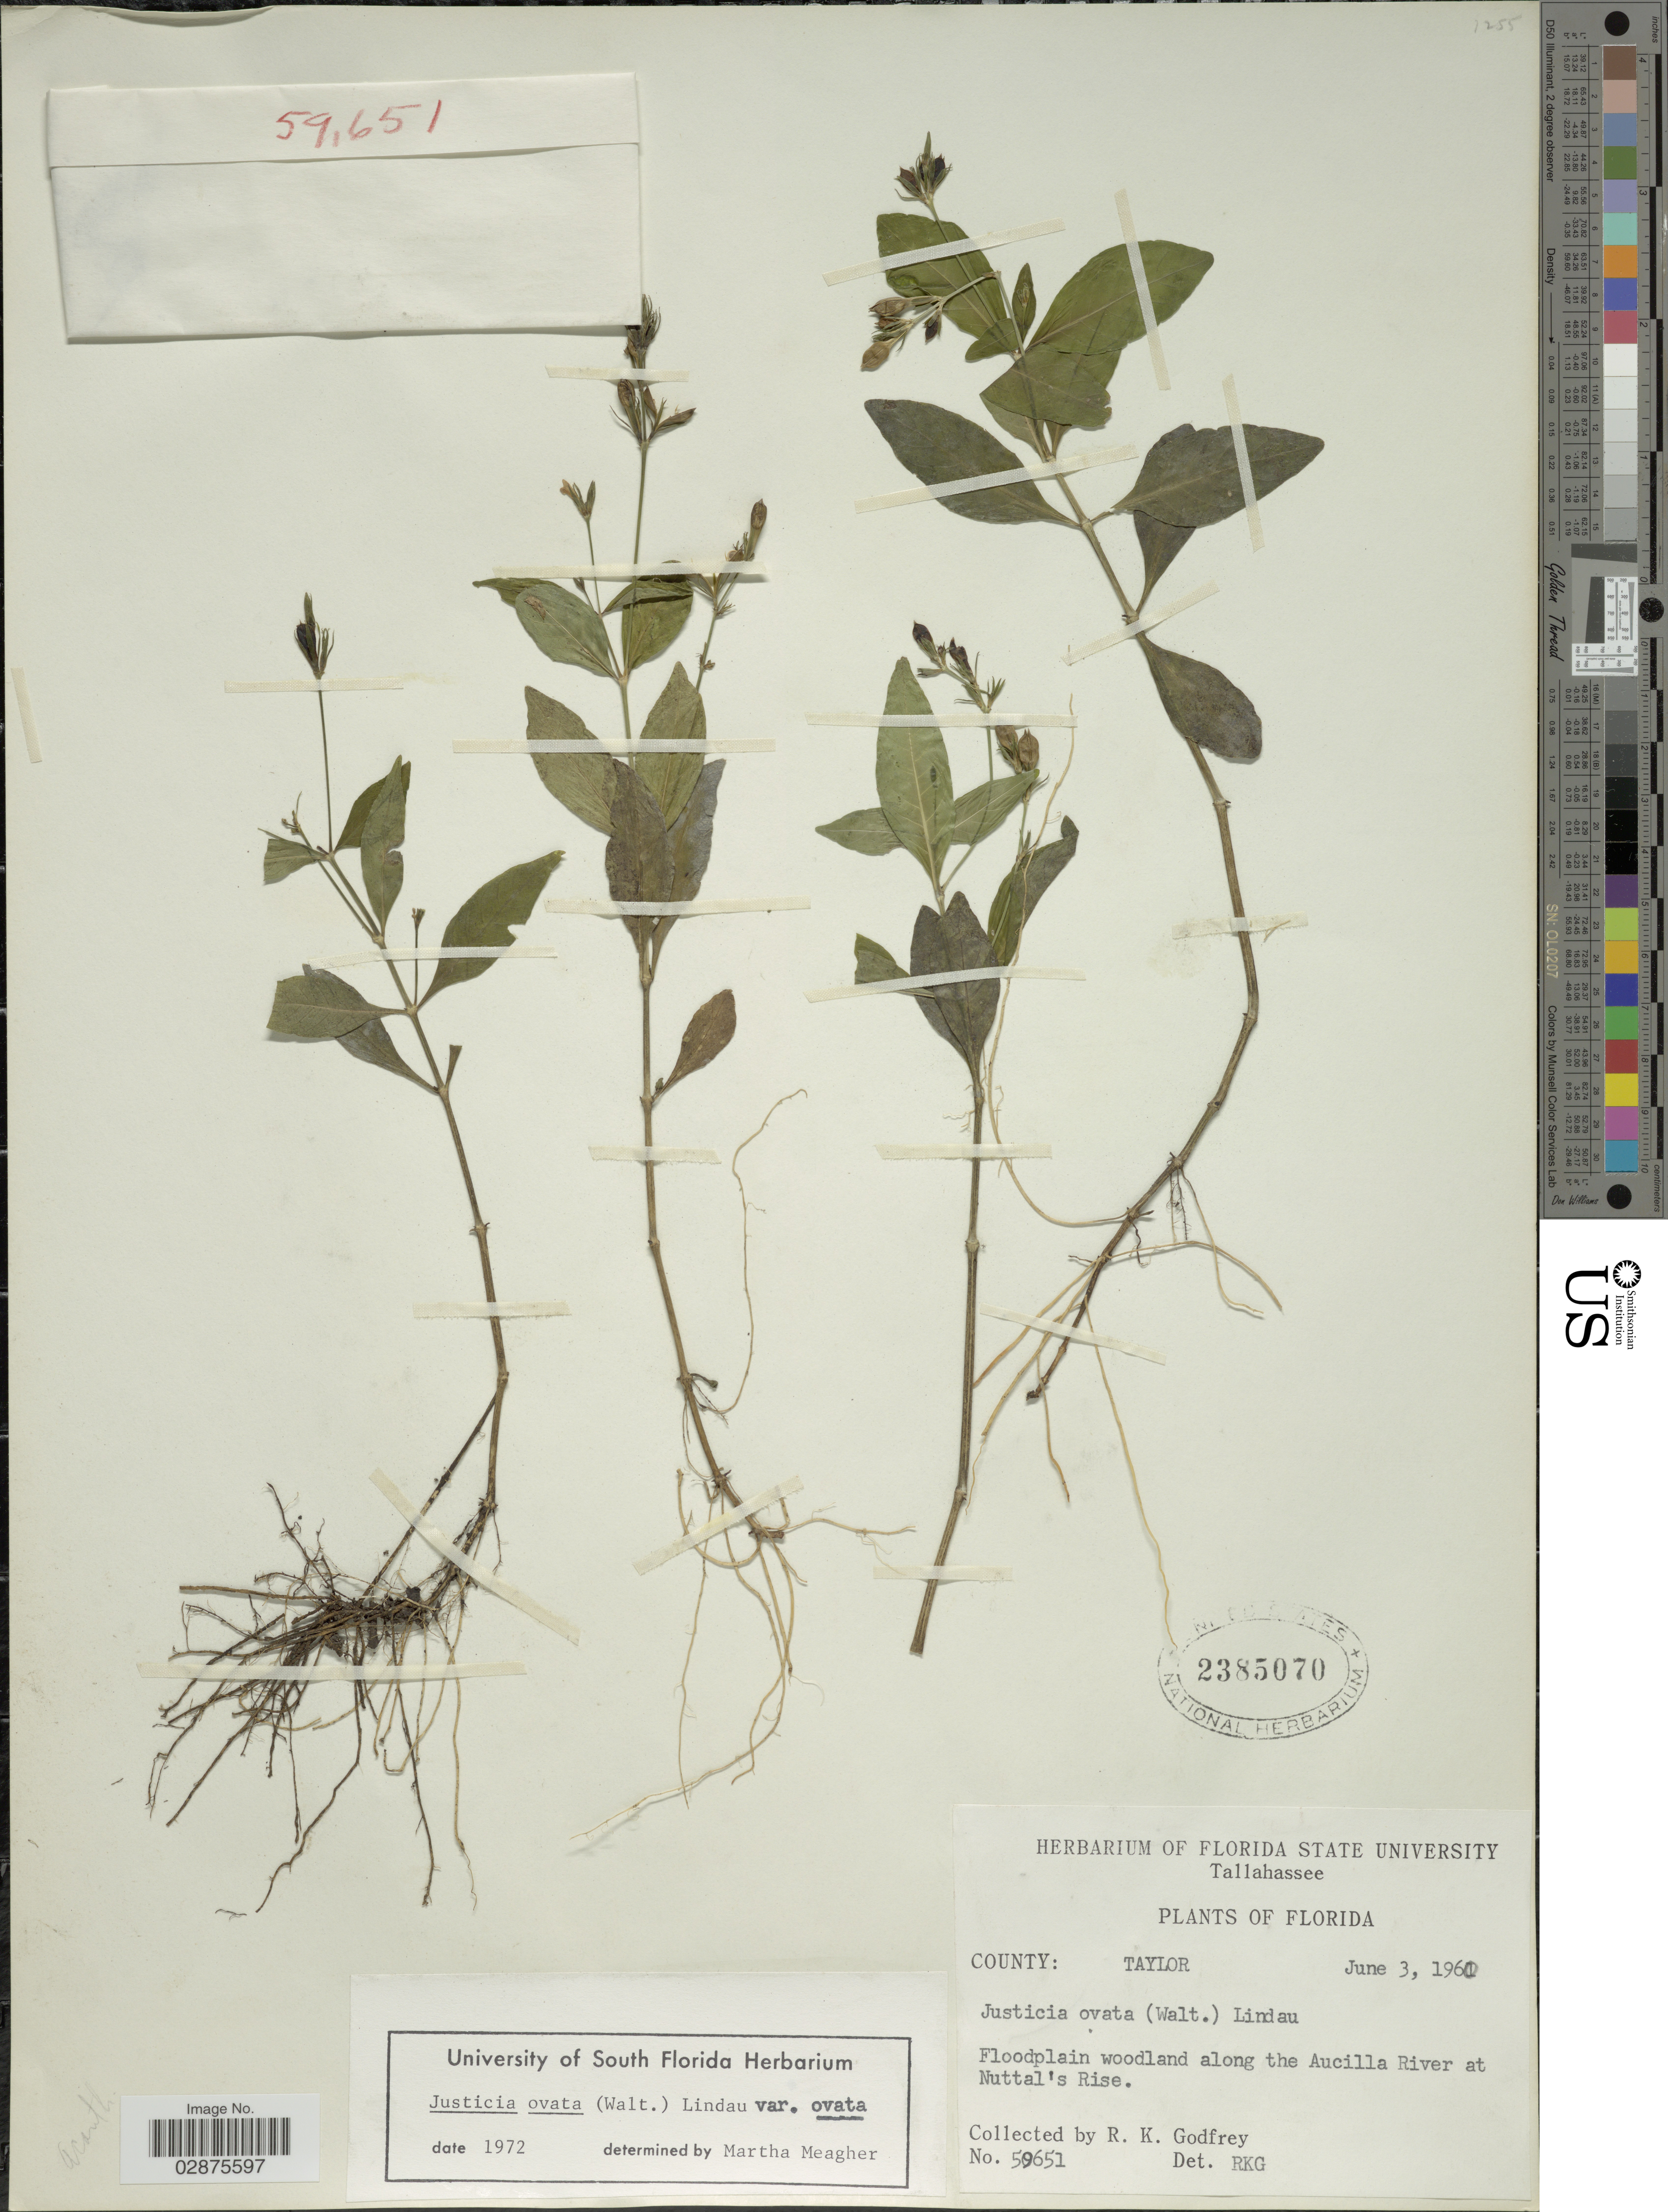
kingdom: Plantae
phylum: Tracheophyta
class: Magnoliopsida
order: Lamiales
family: Acanthaceae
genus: Justicia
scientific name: Justicia ovata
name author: E. Mey.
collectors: R. K. Godfrey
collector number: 59651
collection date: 1960-06-03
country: United States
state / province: Florida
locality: County: Taylor. Floodplain woodland along the Aucilla River at Nuttal's Rise.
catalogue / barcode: US 2385070